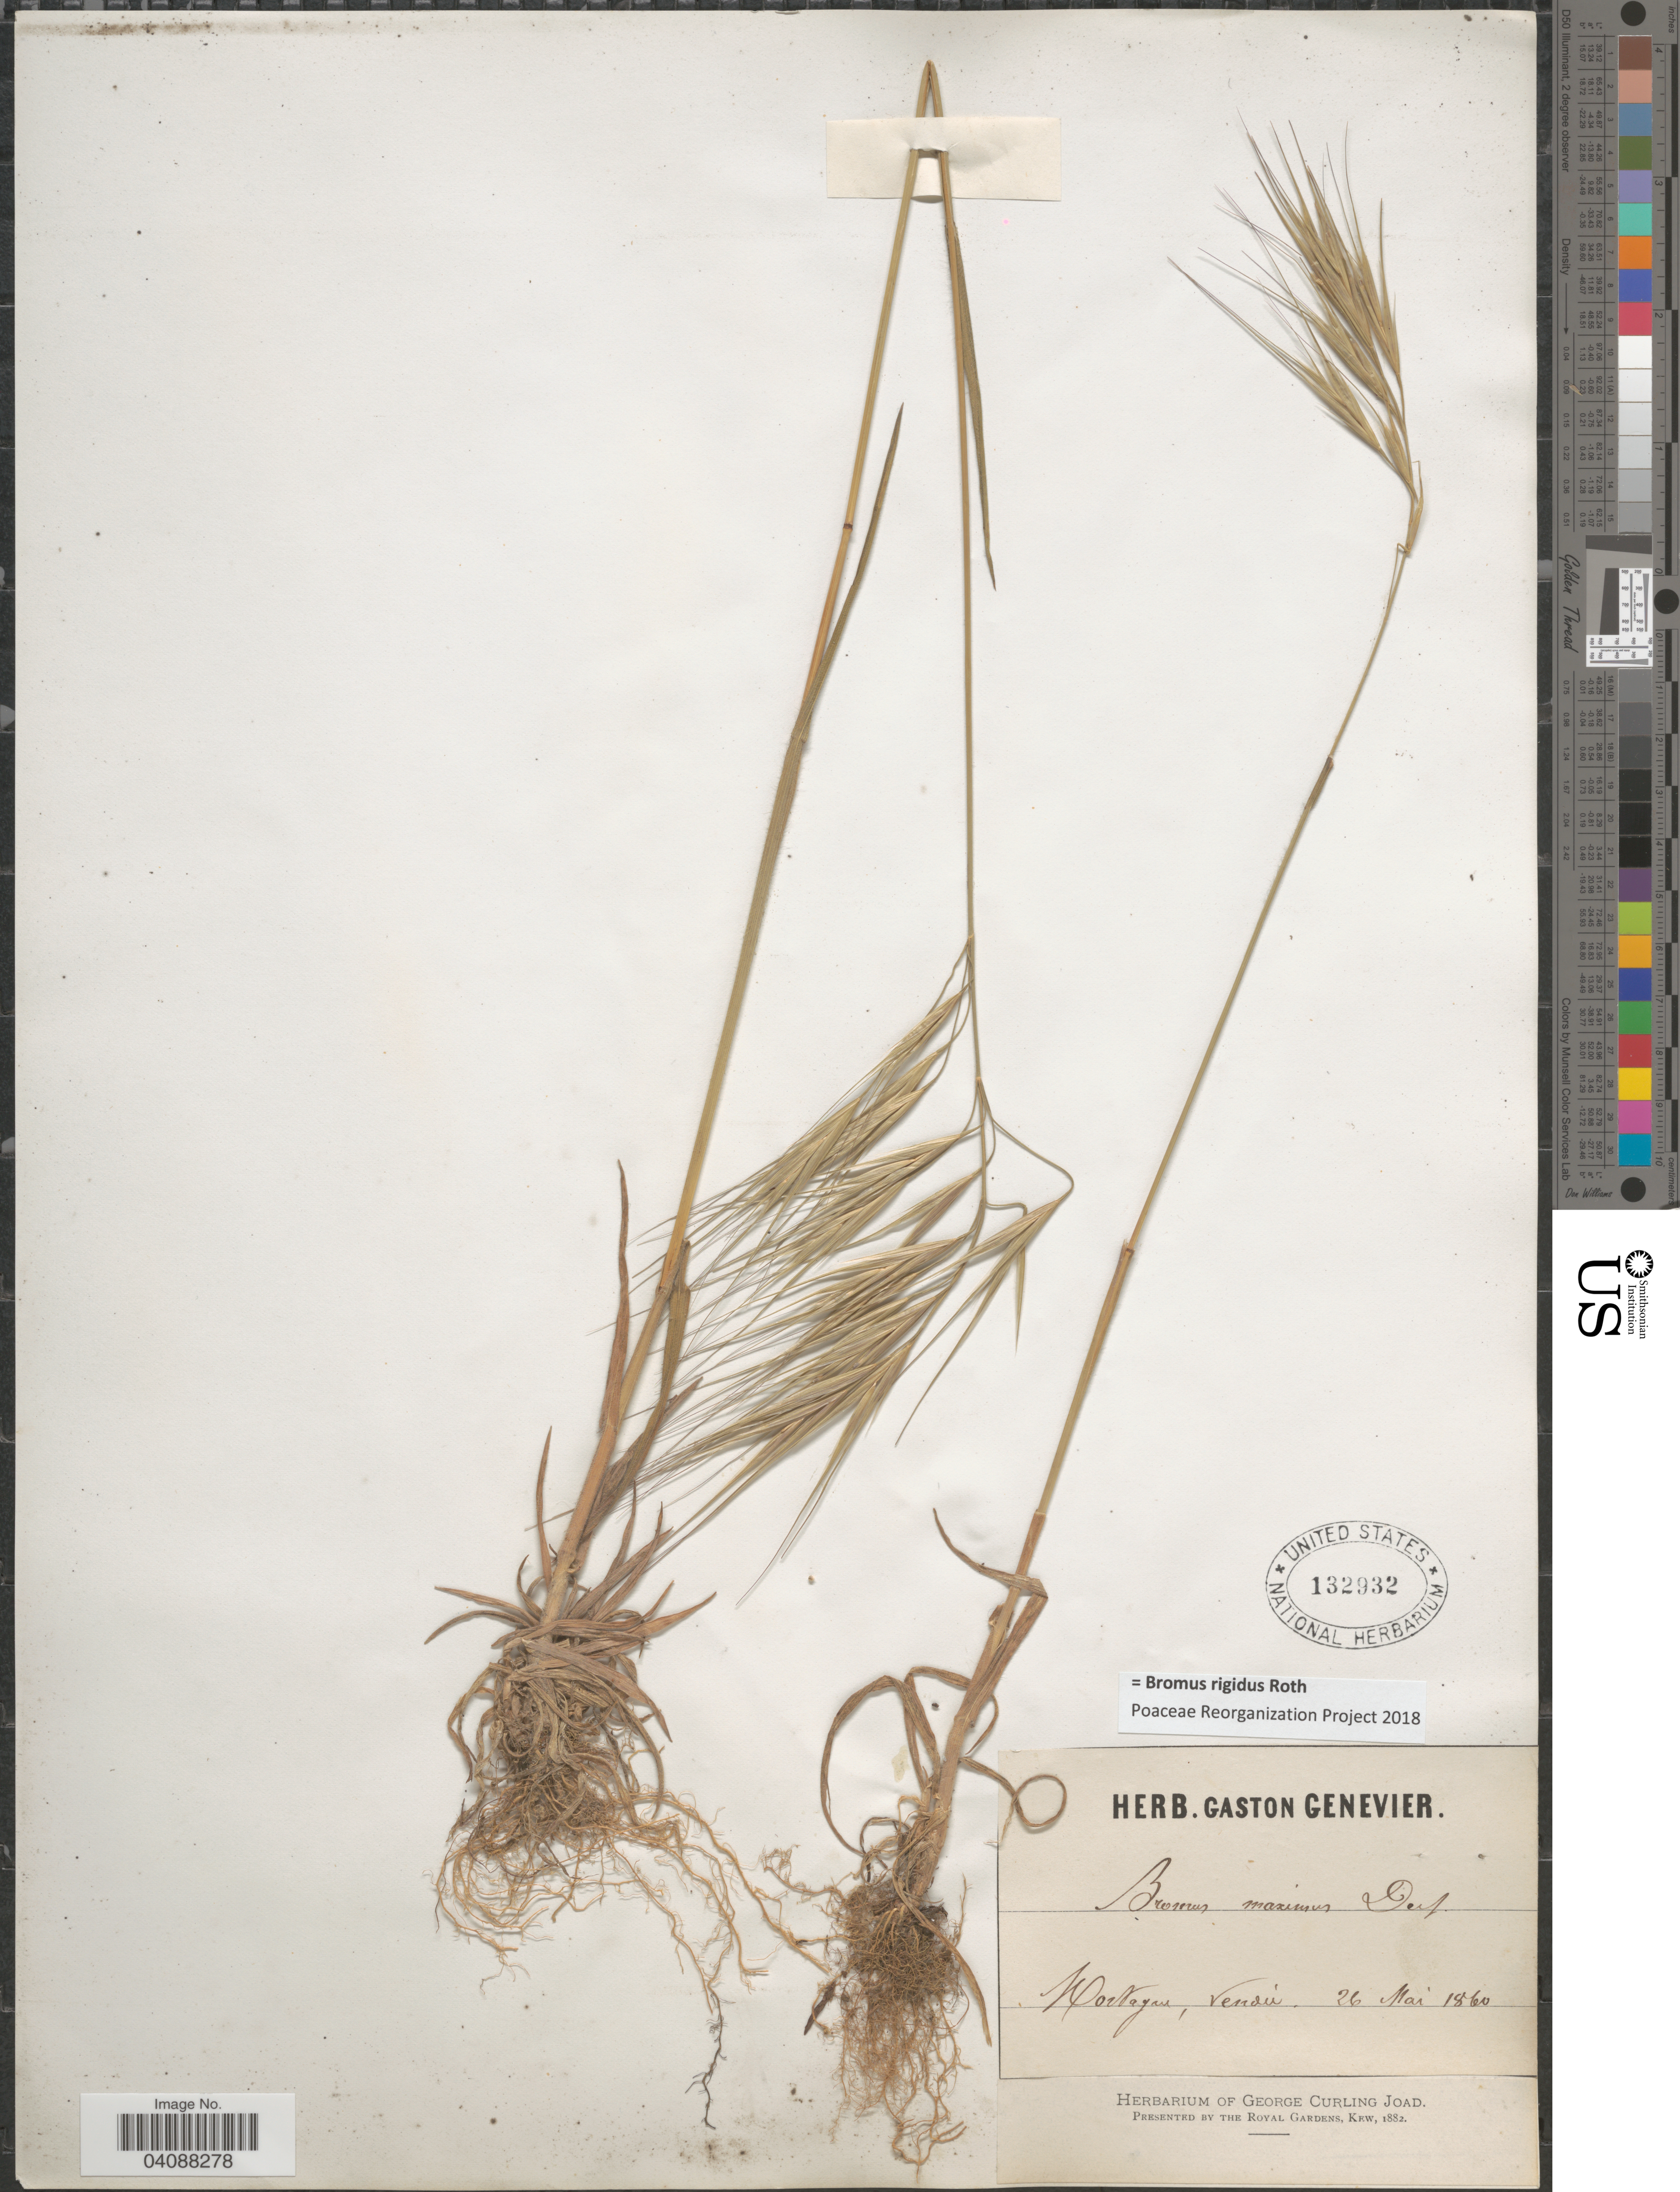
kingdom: Plantae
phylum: Tracheophyta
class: Liliopsida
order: Poales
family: Poaceae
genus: Bromus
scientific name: Bromus rigidus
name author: Roth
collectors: G. Genevier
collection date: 1860-05-26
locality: Montagne, Vendú.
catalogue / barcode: US 132932